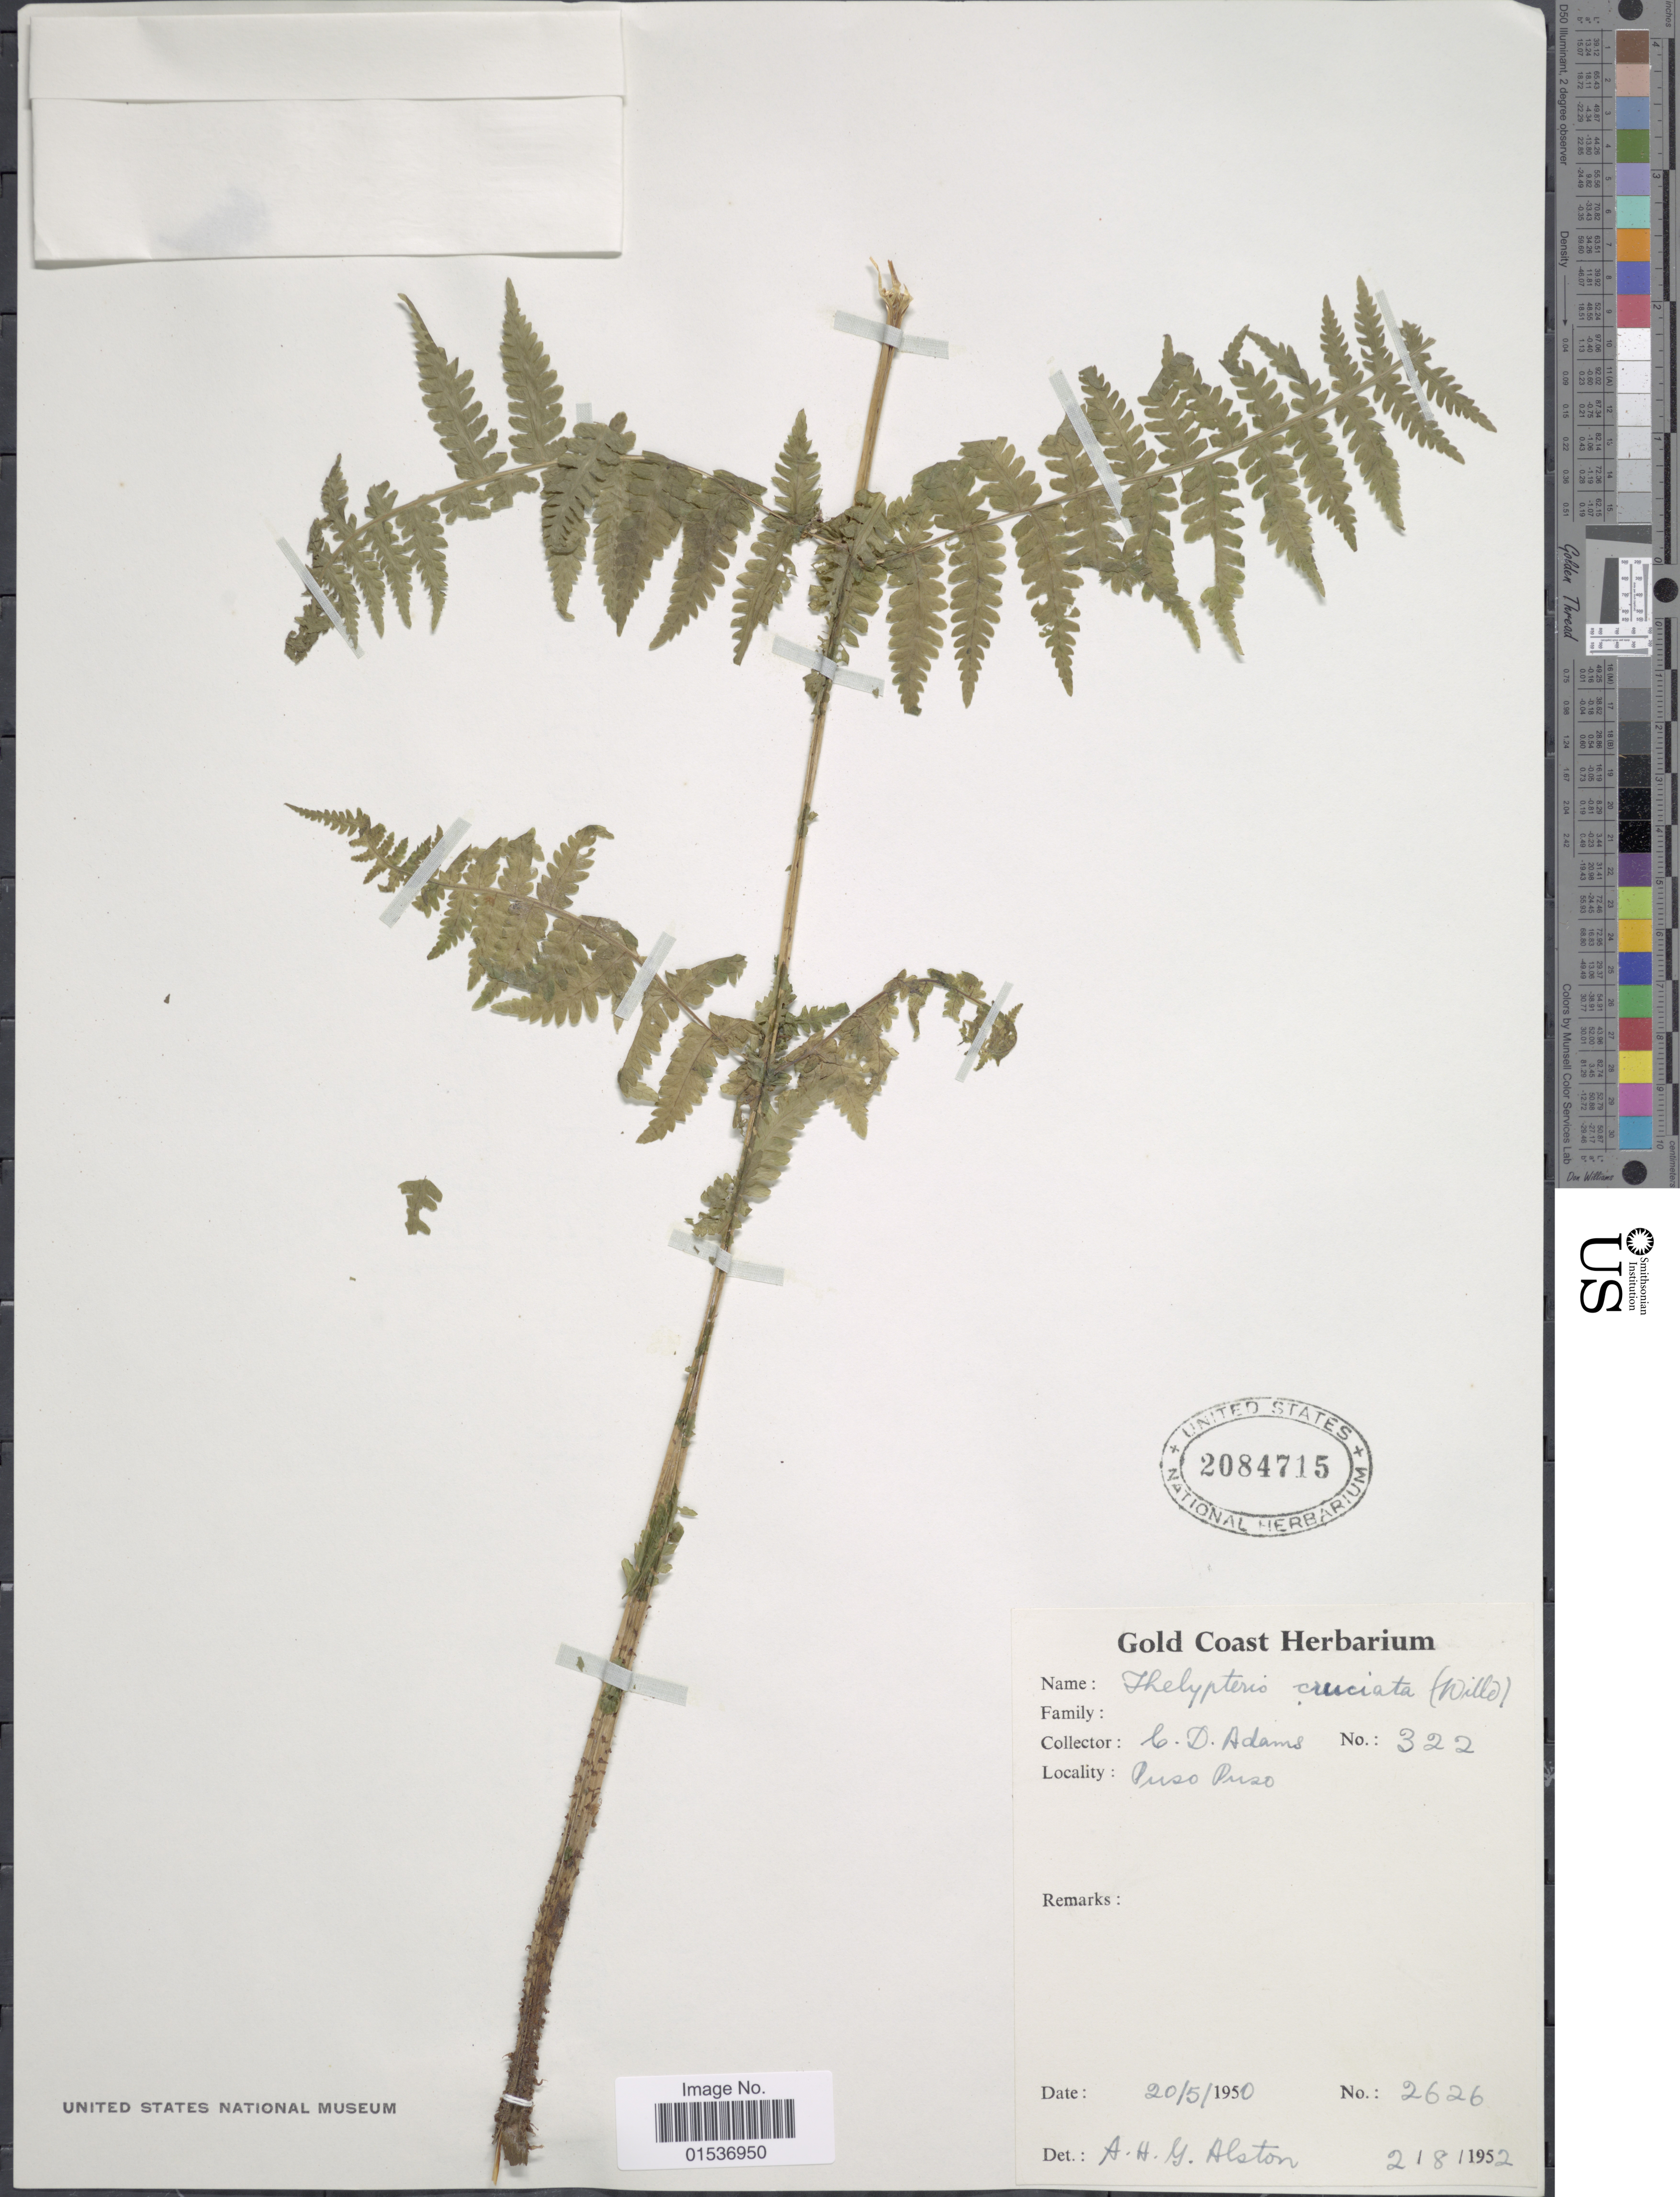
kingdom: Plantae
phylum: Tracheophyta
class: Polypodiopsida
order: Polypodiales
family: Thelypteridaceae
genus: Pseudophegopteris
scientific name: Pseudophegopteris cruciata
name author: (Willd.) Holttum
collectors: C. D. Adams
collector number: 2626/322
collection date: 1950-05-20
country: Ghana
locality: Puso Puso.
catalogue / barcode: US 2084715